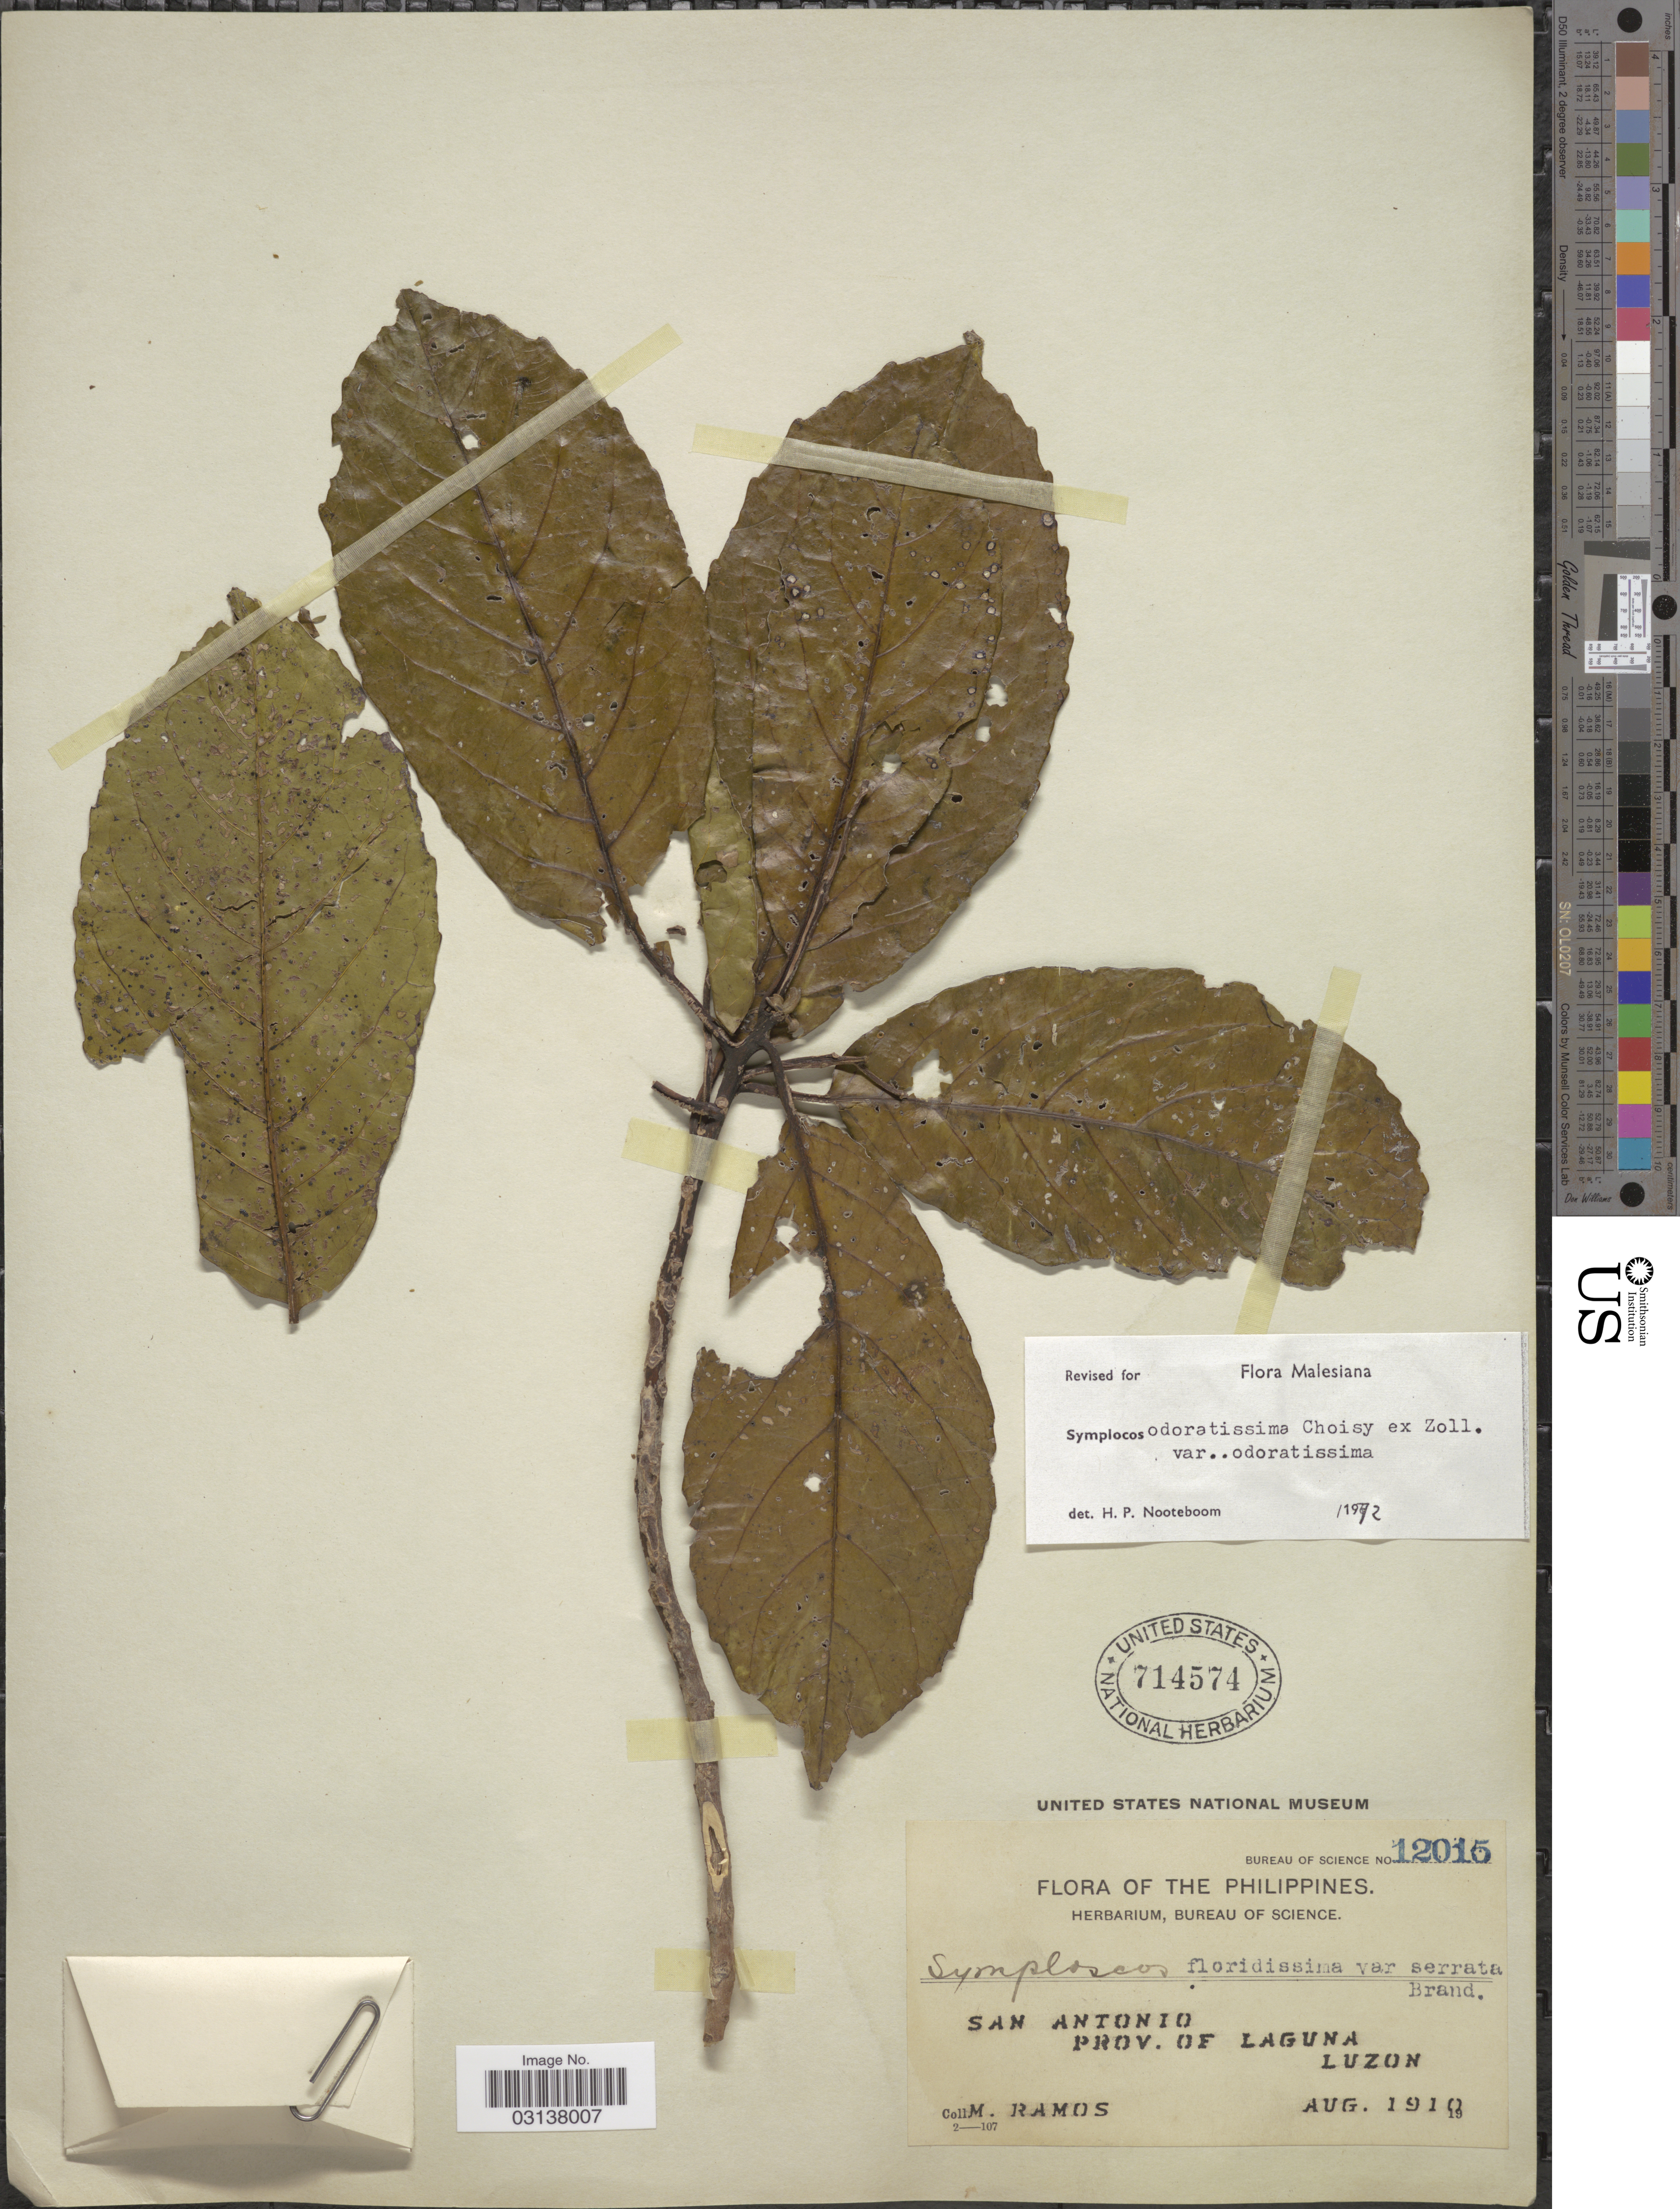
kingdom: Plantae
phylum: Tracheophyta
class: Magnoliopsida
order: Ericales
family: Symplocaceae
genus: Symplocos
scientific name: Symplocos odoratissima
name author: (Blume) Choisy ex Zoll.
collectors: M. Ramos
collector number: Bureau of Science 12015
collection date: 1910-08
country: Philippines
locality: The Philippines. San Antonio. Prov. of Laguna, Luzon.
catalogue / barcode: US 714574